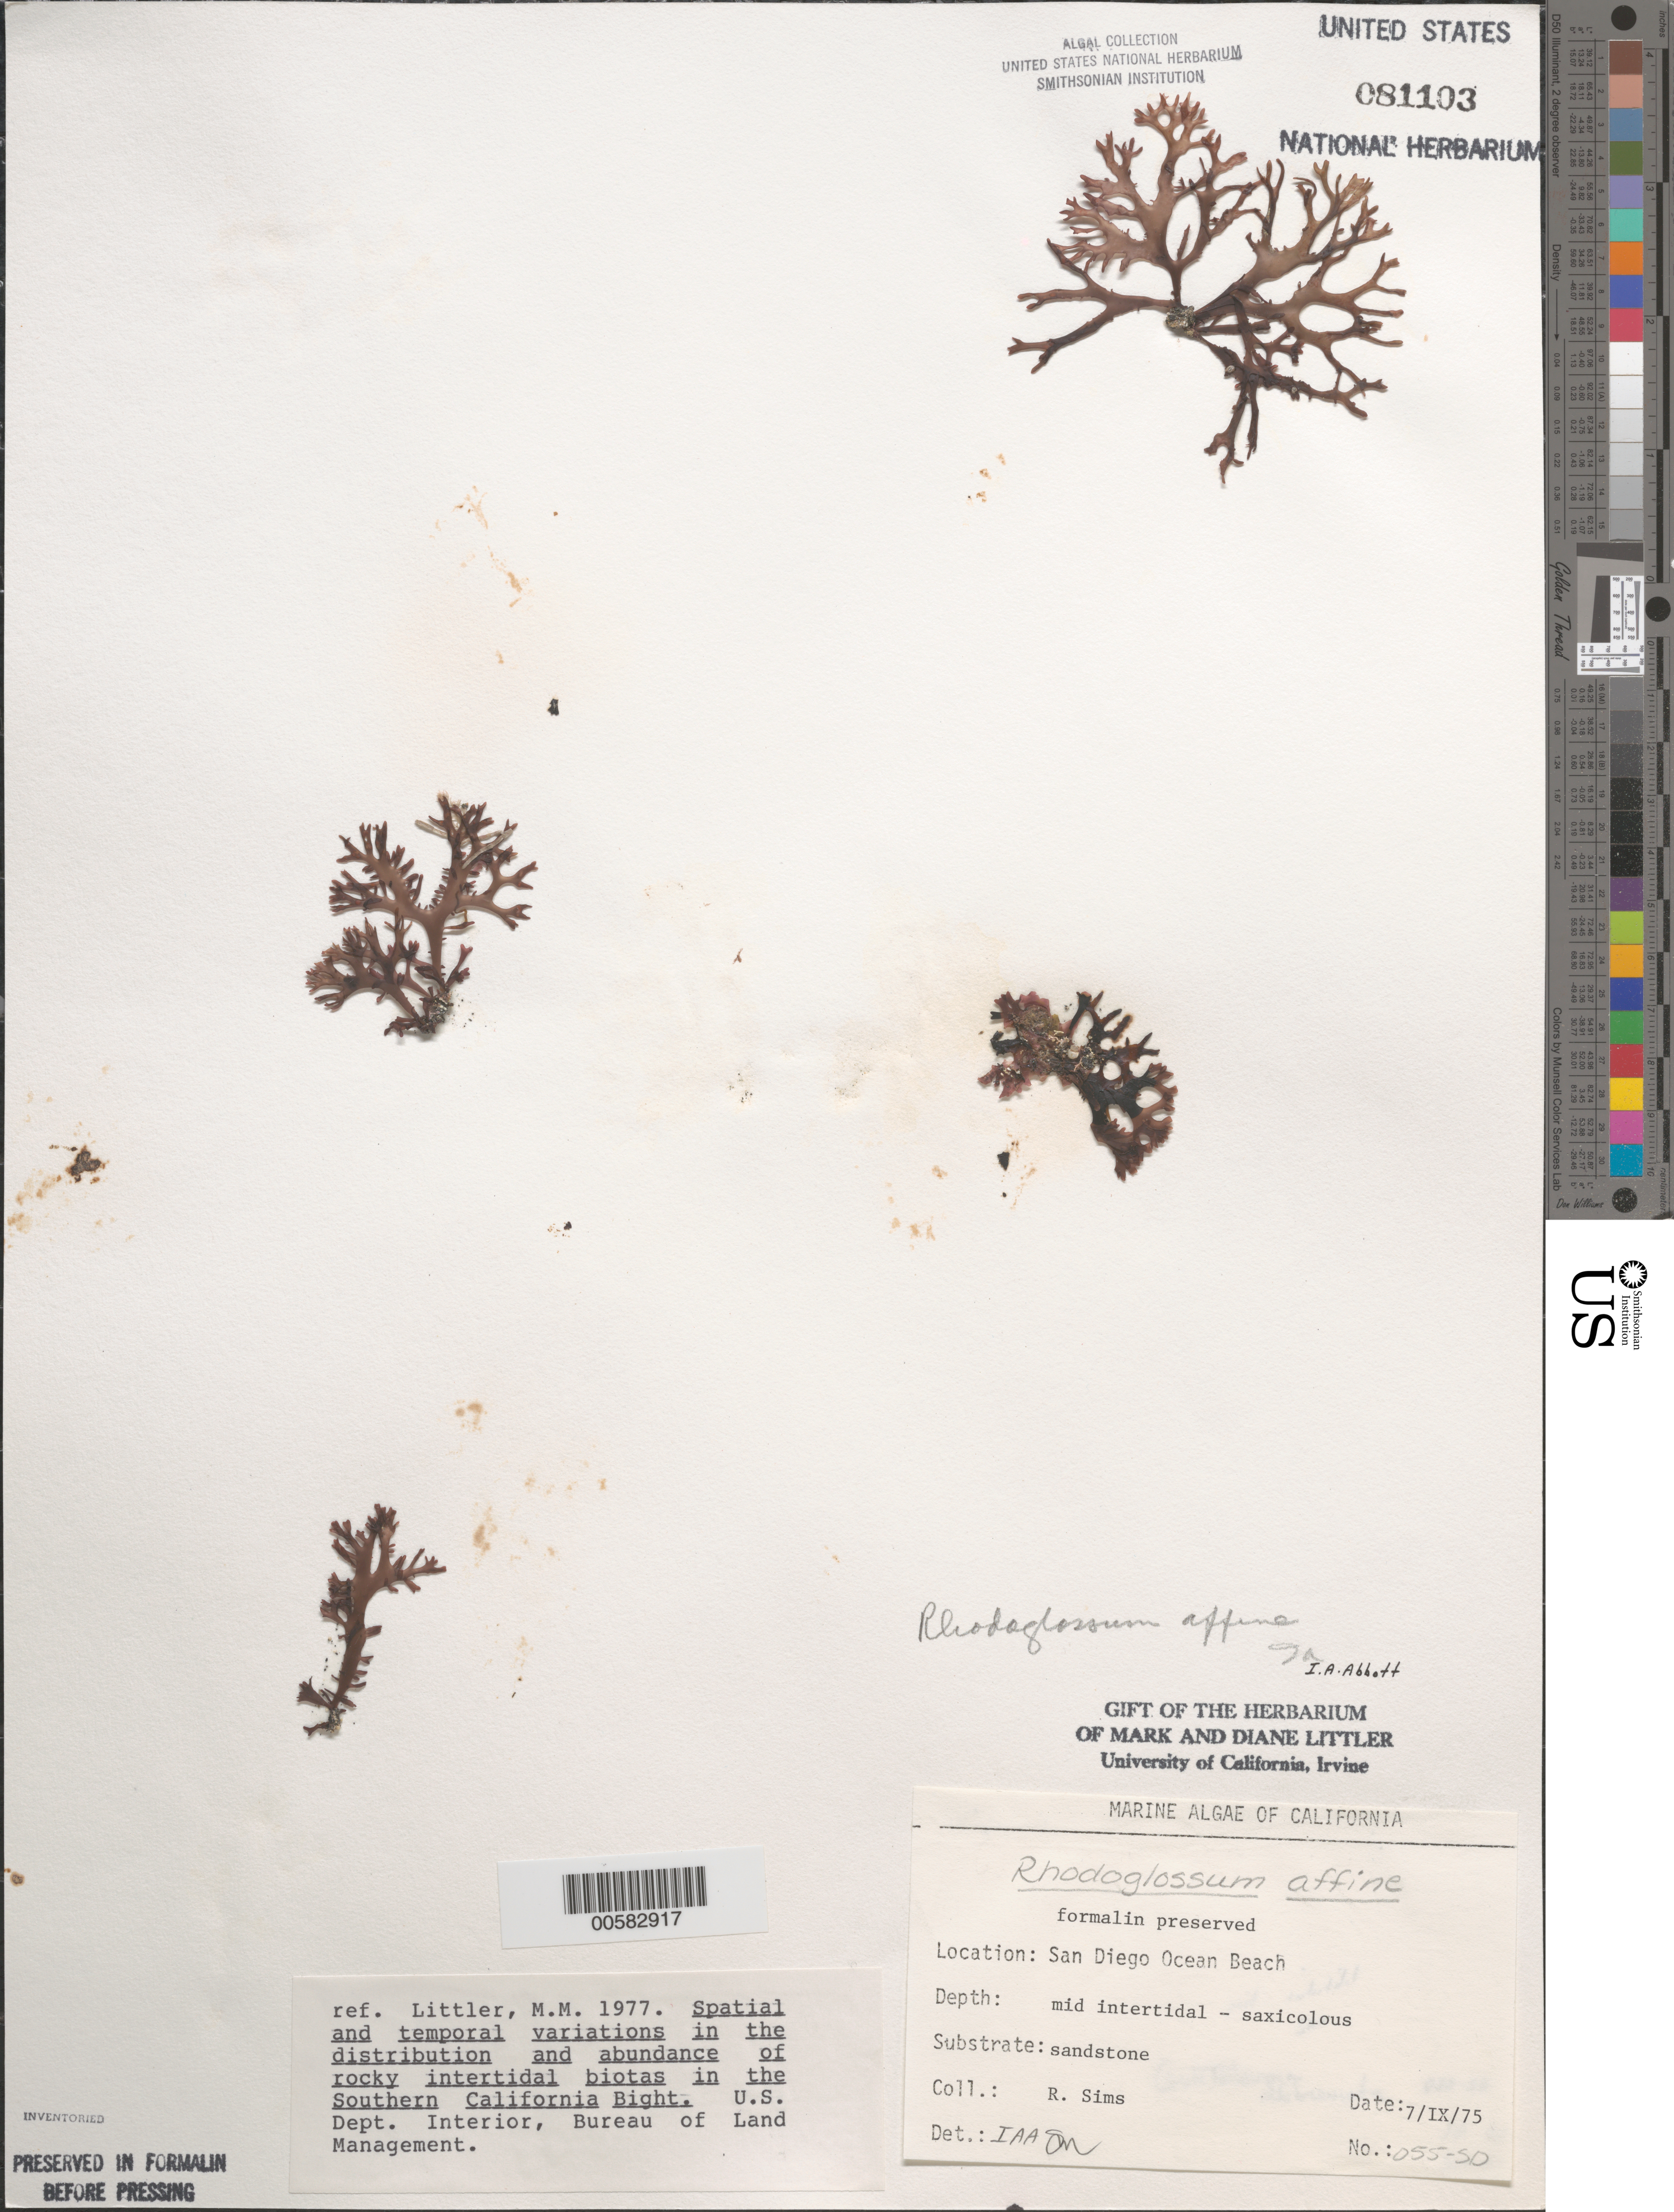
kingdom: Plantae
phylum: Rhodophyta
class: Florideophyceae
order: Gigartinales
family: Gigartinaceae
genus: Mazzaella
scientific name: Mazzaella affinis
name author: (Harvey) Fredericq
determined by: Algae name updating Project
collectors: R. H. Sims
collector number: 055-SD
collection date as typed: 07 Sep 1975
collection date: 1975-09-07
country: United States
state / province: California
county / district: San Diego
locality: End of Del Monte Street, Ocean Beach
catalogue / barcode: US 81103